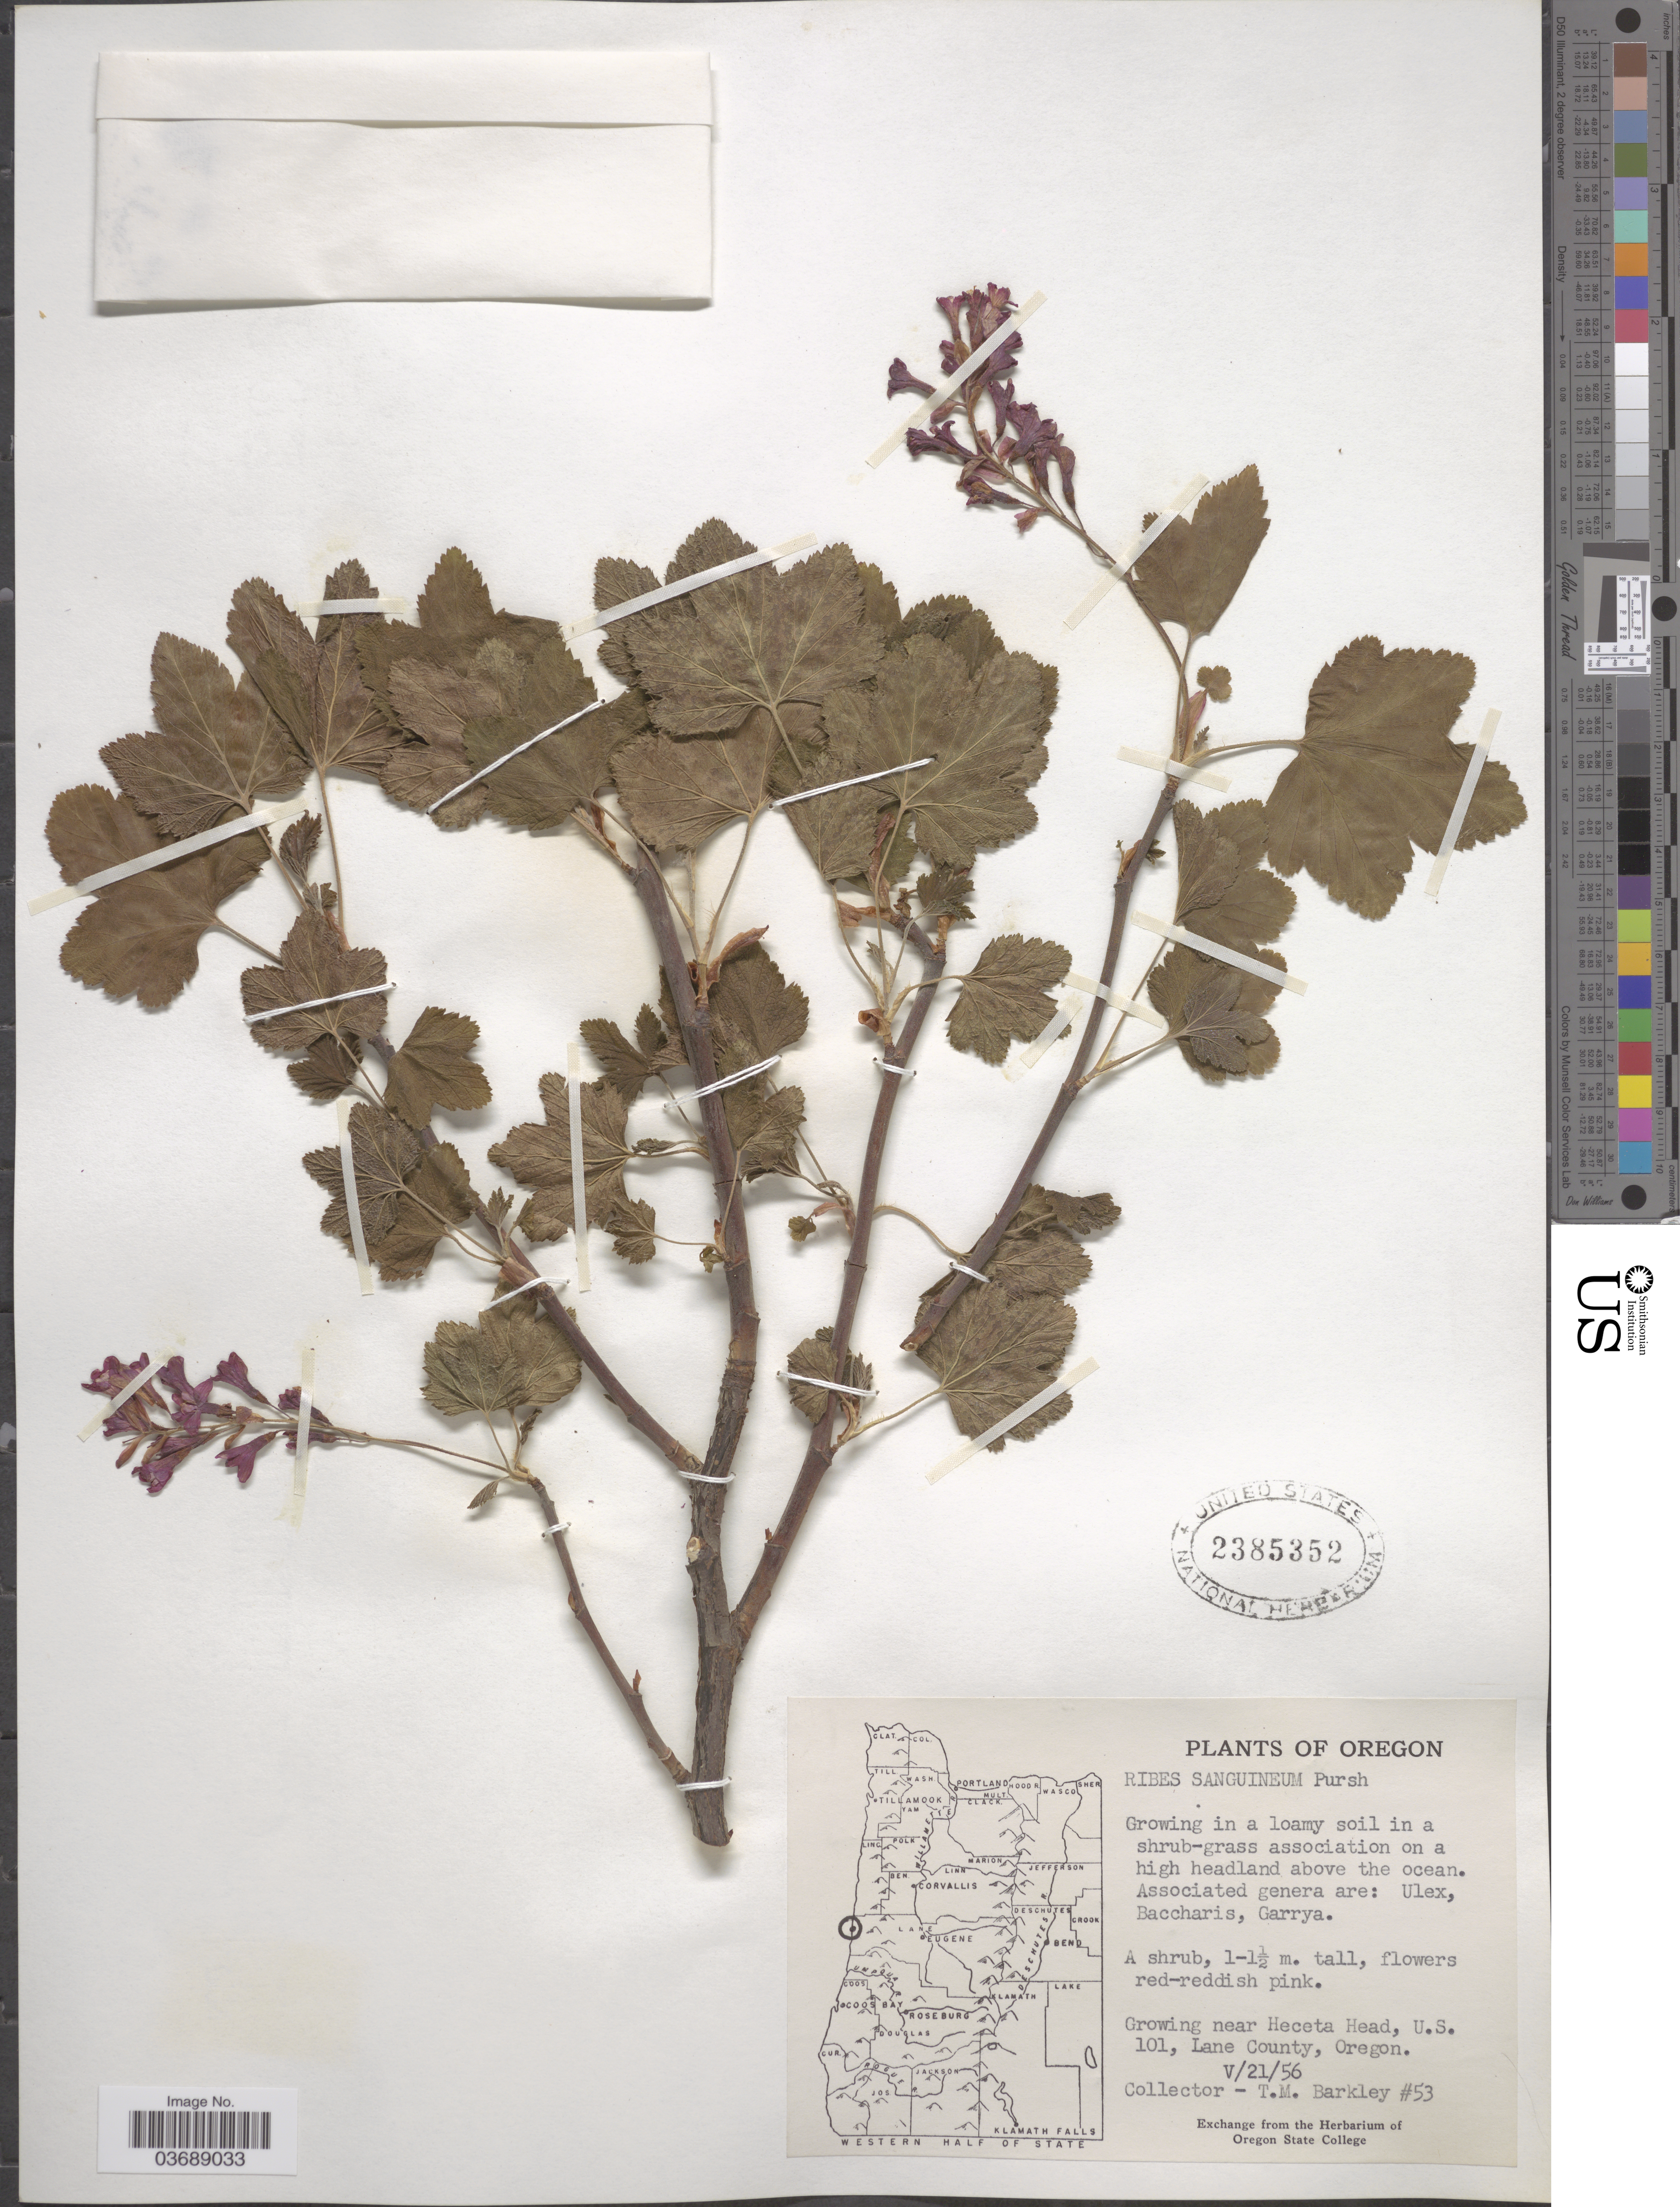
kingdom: Plantae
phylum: Tracheophyta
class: Magnoliopsida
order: Saxifragales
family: Grossulariaceae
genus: Ribes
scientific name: Ribes sanguineum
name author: Pursh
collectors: T. M. Barkley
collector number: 53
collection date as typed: Transcribed d/m/y: 21/5/56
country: United States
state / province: Oregon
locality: Growing near Heceta Head, U.S. 101, Lane County.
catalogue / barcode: US 2385352